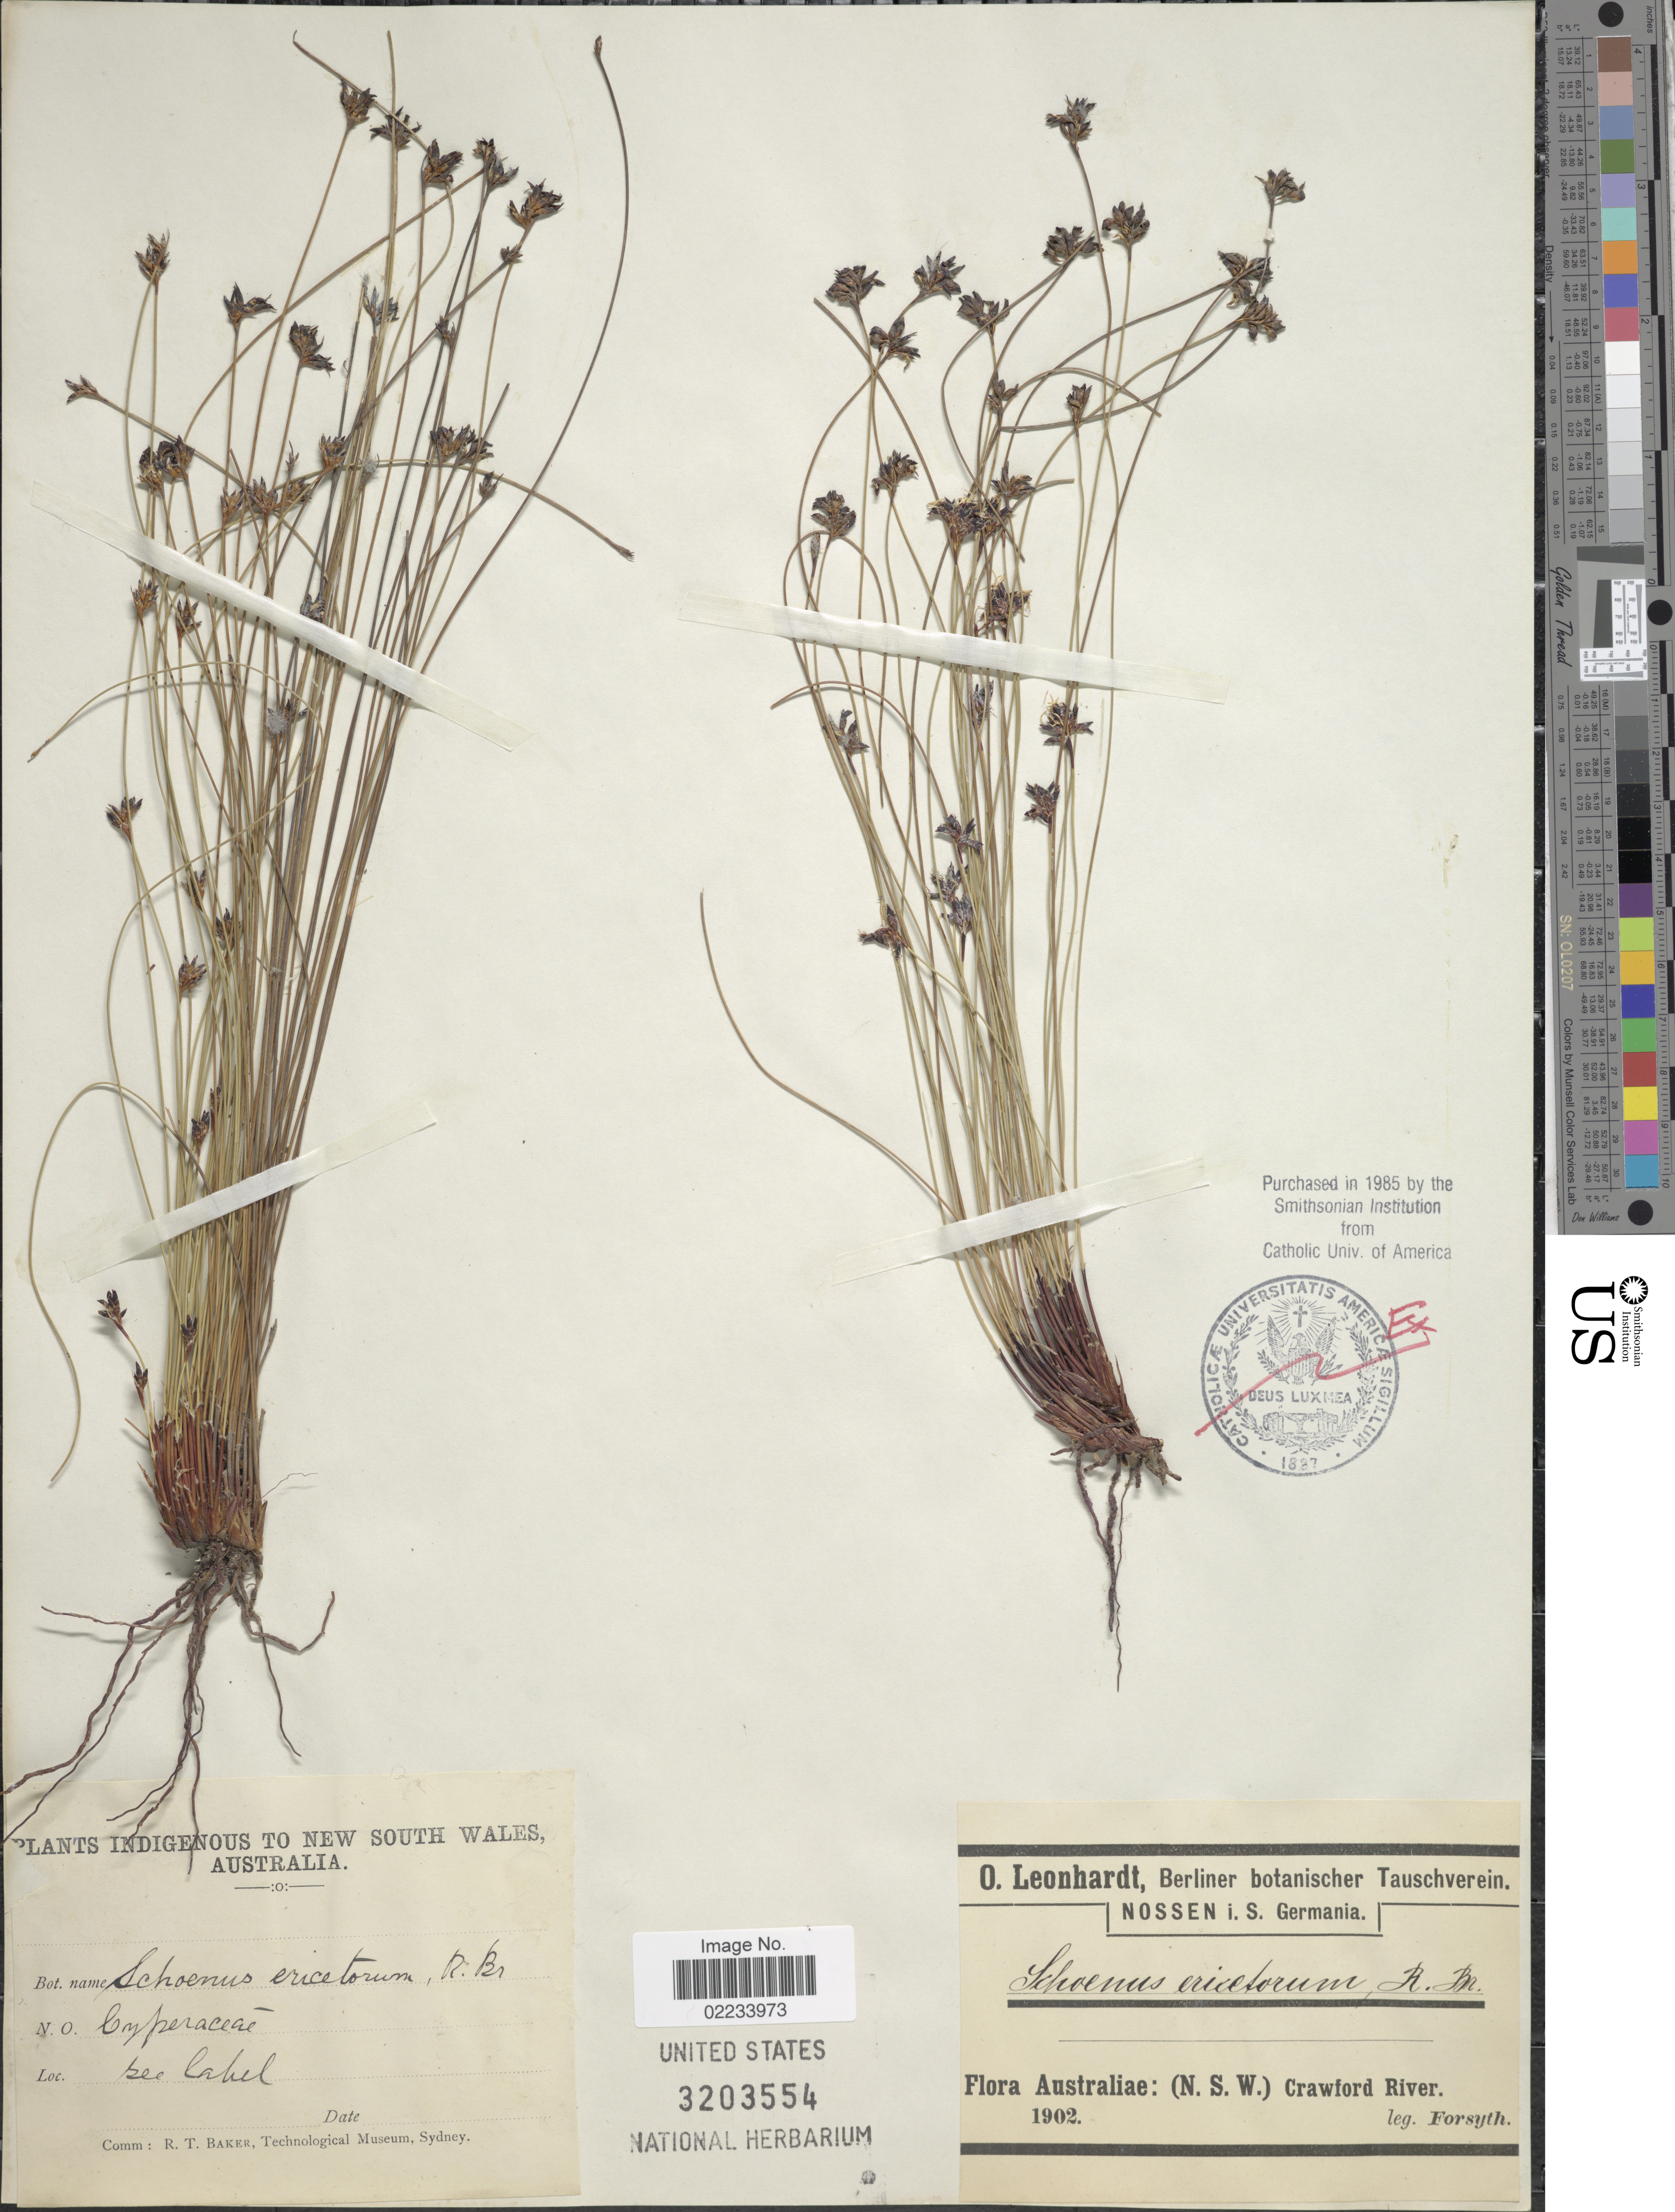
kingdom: Plantae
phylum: Tracheophyta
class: Liliopsida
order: Poales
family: Cyperaceae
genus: Schoenus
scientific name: Schoenus ericetorum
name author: R. Br.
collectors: -- Forsyth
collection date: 1902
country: Australia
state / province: New South Wales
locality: Crawford River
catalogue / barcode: US 3203554